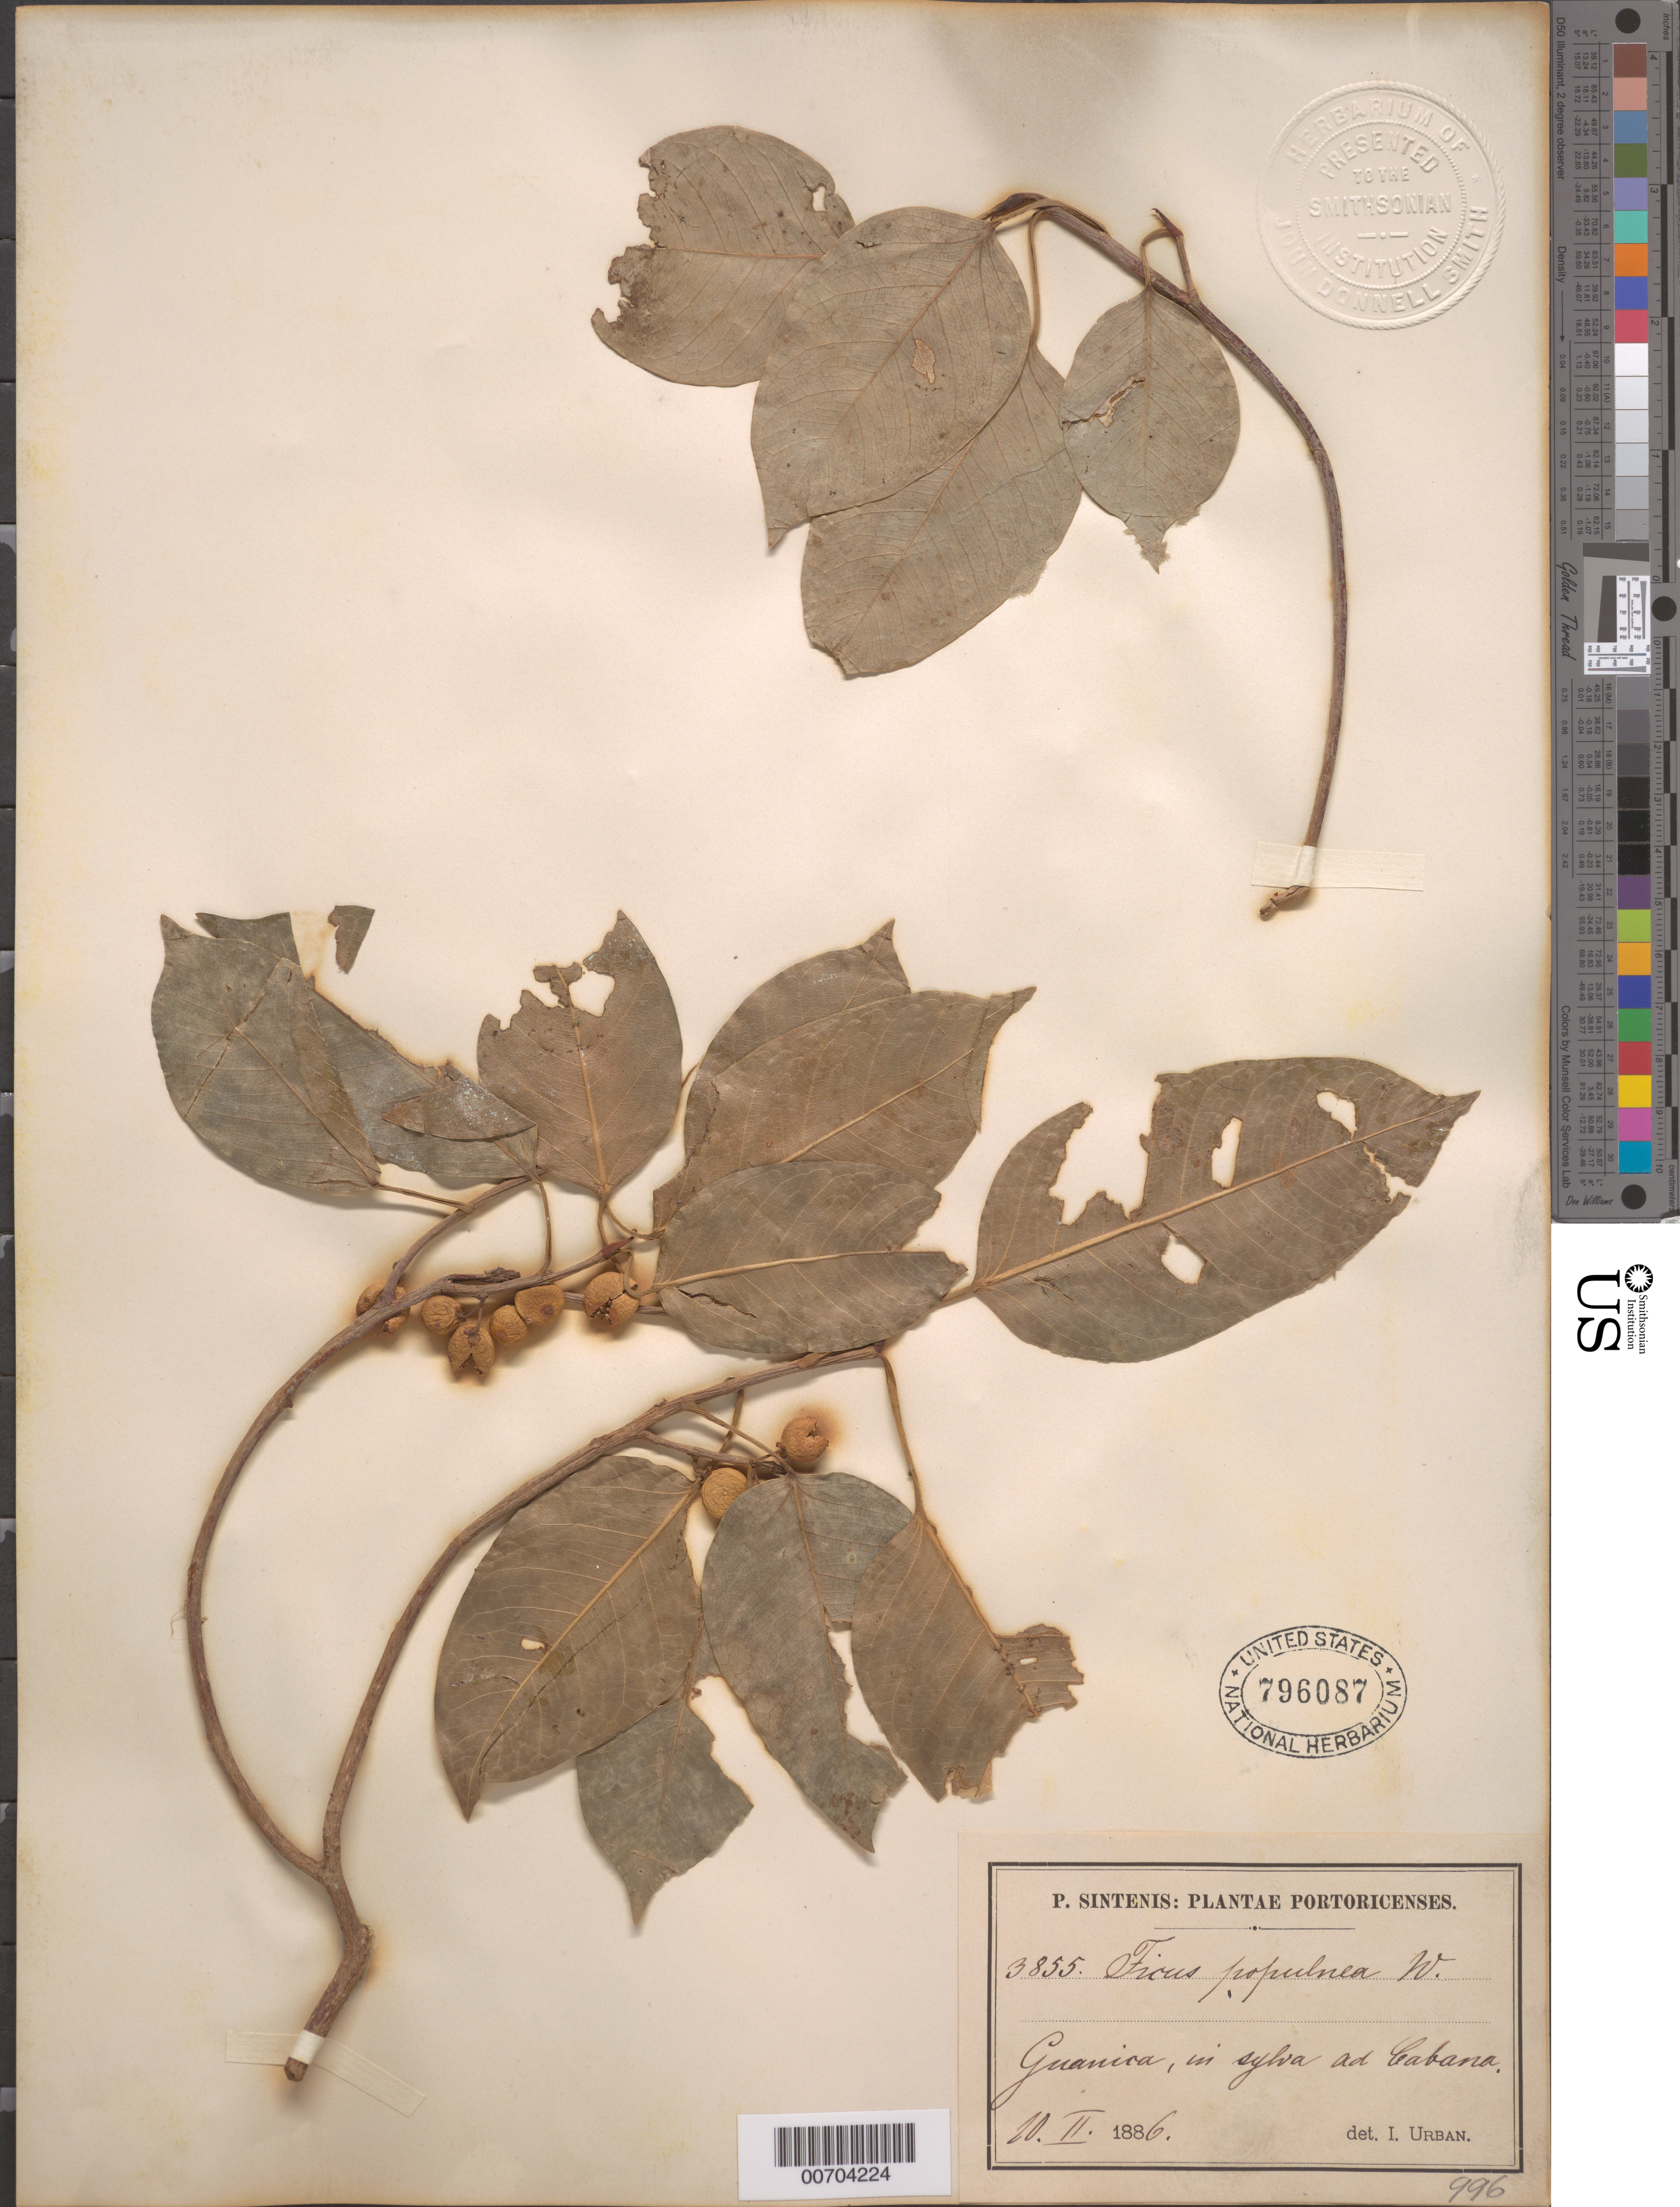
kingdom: Plantae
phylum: Tracheophyta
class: Magnoliopsida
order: Rosales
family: Moraceae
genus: Ficus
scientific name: Ficus populnea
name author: Willd.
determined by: Urban, Ignatz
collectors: P. Sintenis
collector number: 3855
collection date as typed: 20 Feb 1886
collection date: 1886-02-20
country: Puerto Rico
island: Greater Antilles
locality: Guanica, in sylva ad Cabana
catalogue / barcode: US 796087